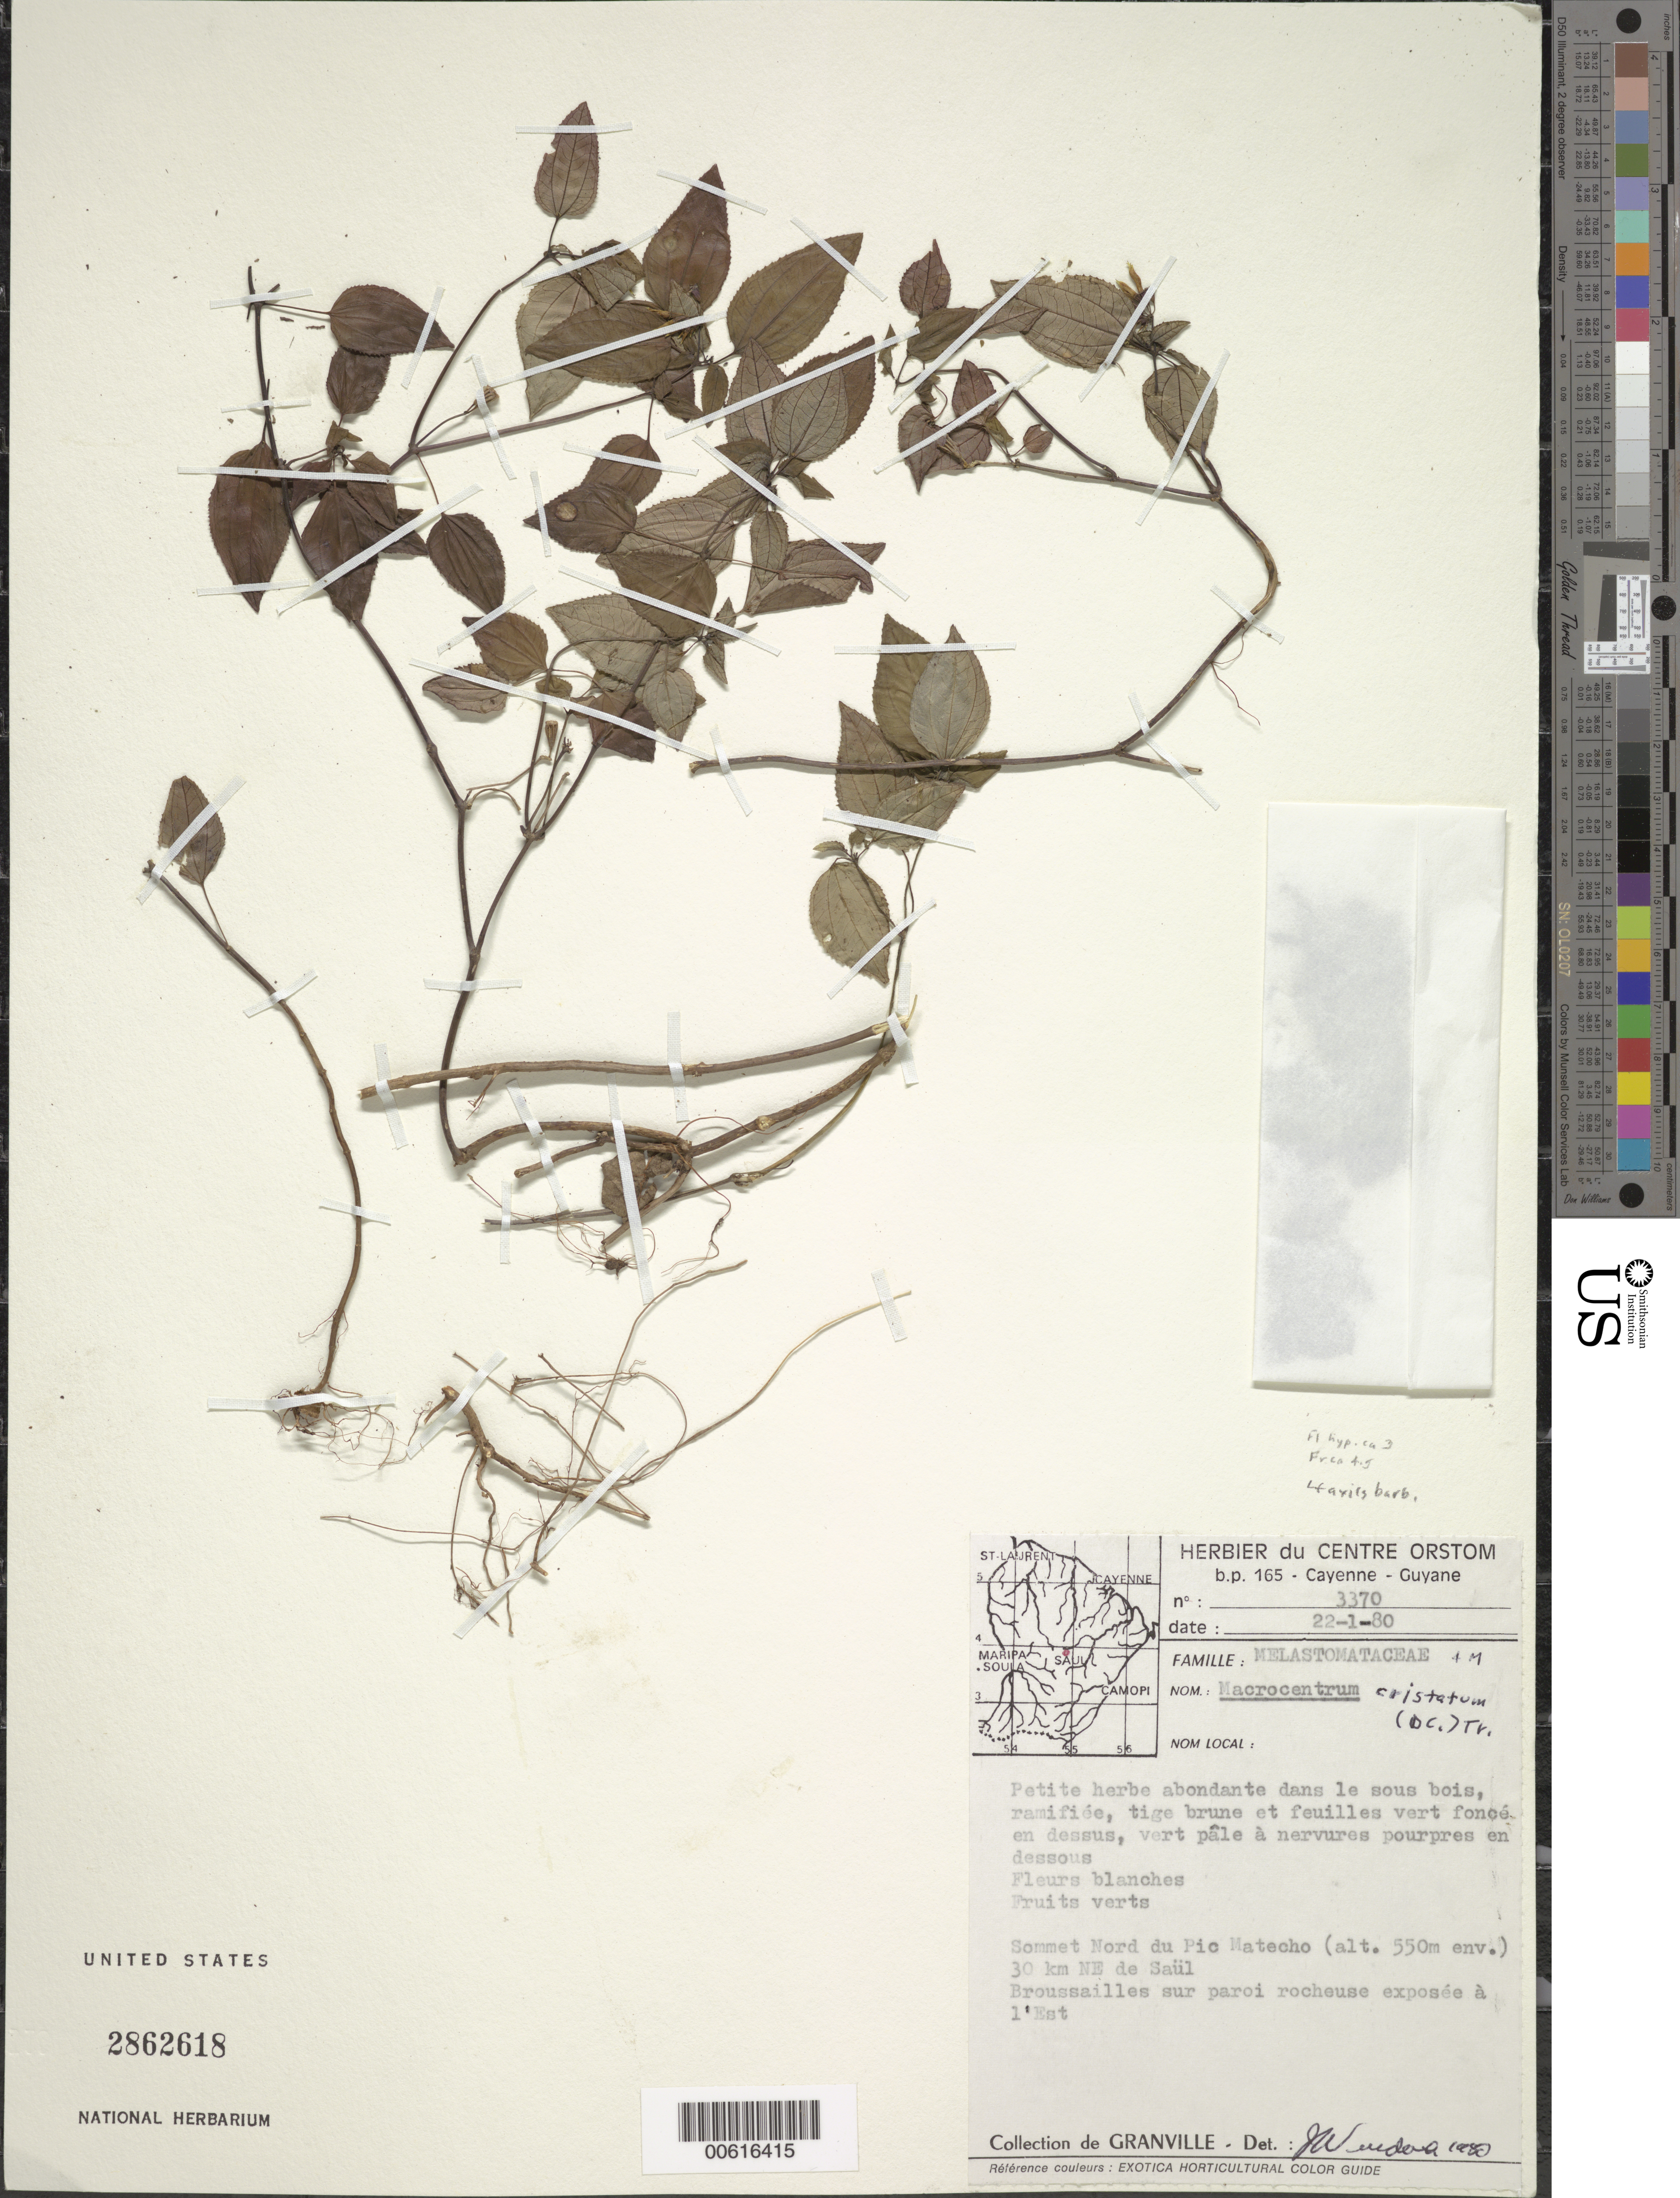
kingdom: Plantae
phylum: Tracheophyta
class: Magnoliopsida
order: Myrtales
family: Melastomataceae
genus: Macrocentrum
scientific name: Macrocentrum cristatum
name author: (DC.) Triana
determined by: Wurdack, John J., (US), US (UNITED STATES)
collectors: J.-J. de Granville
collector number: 3370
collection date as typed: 22-Jan-80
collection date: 1980-01-22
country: French Guiana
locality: Saül, 30 km NE of; sommet sud du Pic Matecho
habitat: Sous bois. Broussailles sur paroi rocheuse exposee a l'Est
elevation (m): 550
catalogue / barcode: US 2862618